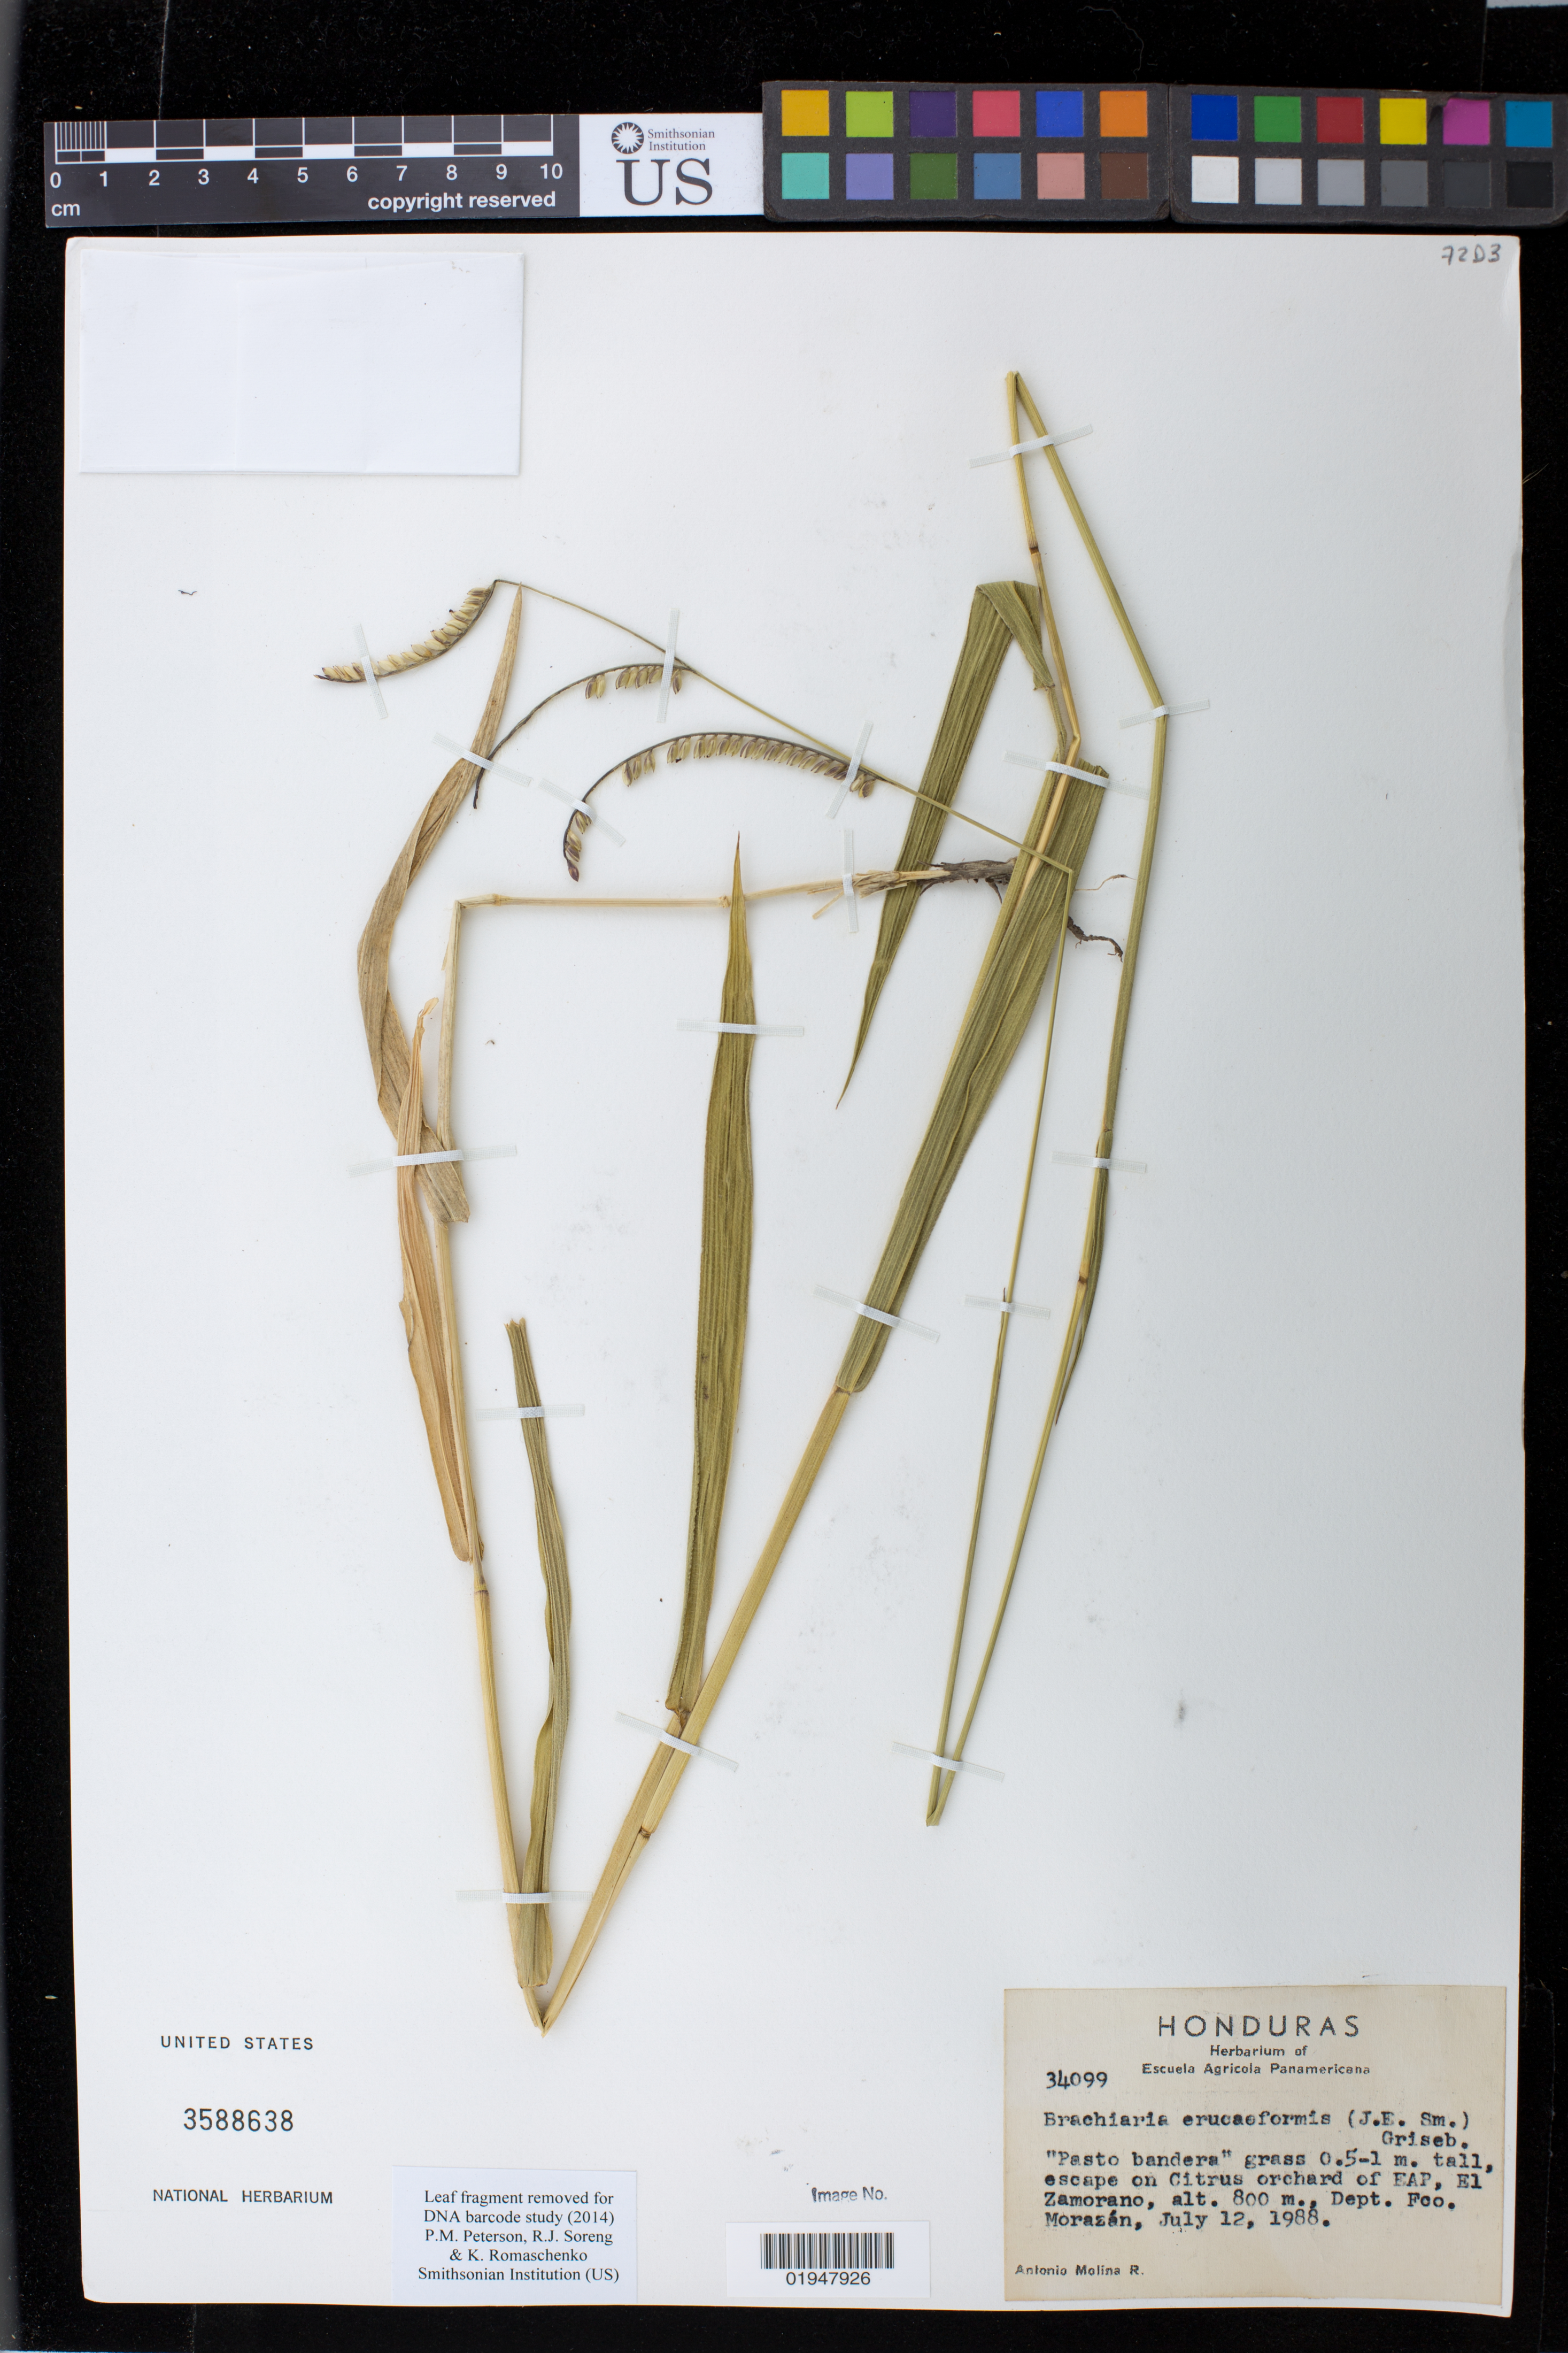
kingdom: Plantae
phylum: Tracheophyta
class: Liliopsida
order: Poales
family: Poaceae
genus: Brachiaria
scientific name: Brachiaria erucaeformis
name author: (Sm.) Griseb.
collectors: A. Molina R.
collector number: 34099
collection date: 1988-07-12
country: Honduras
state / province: Fco. Morazán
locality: on Citrus orchard of EAP [Escuela Agricola Panamericano], El Zamorano, Dept. Fco. Morazán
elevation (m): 800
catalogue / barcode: US 3588638